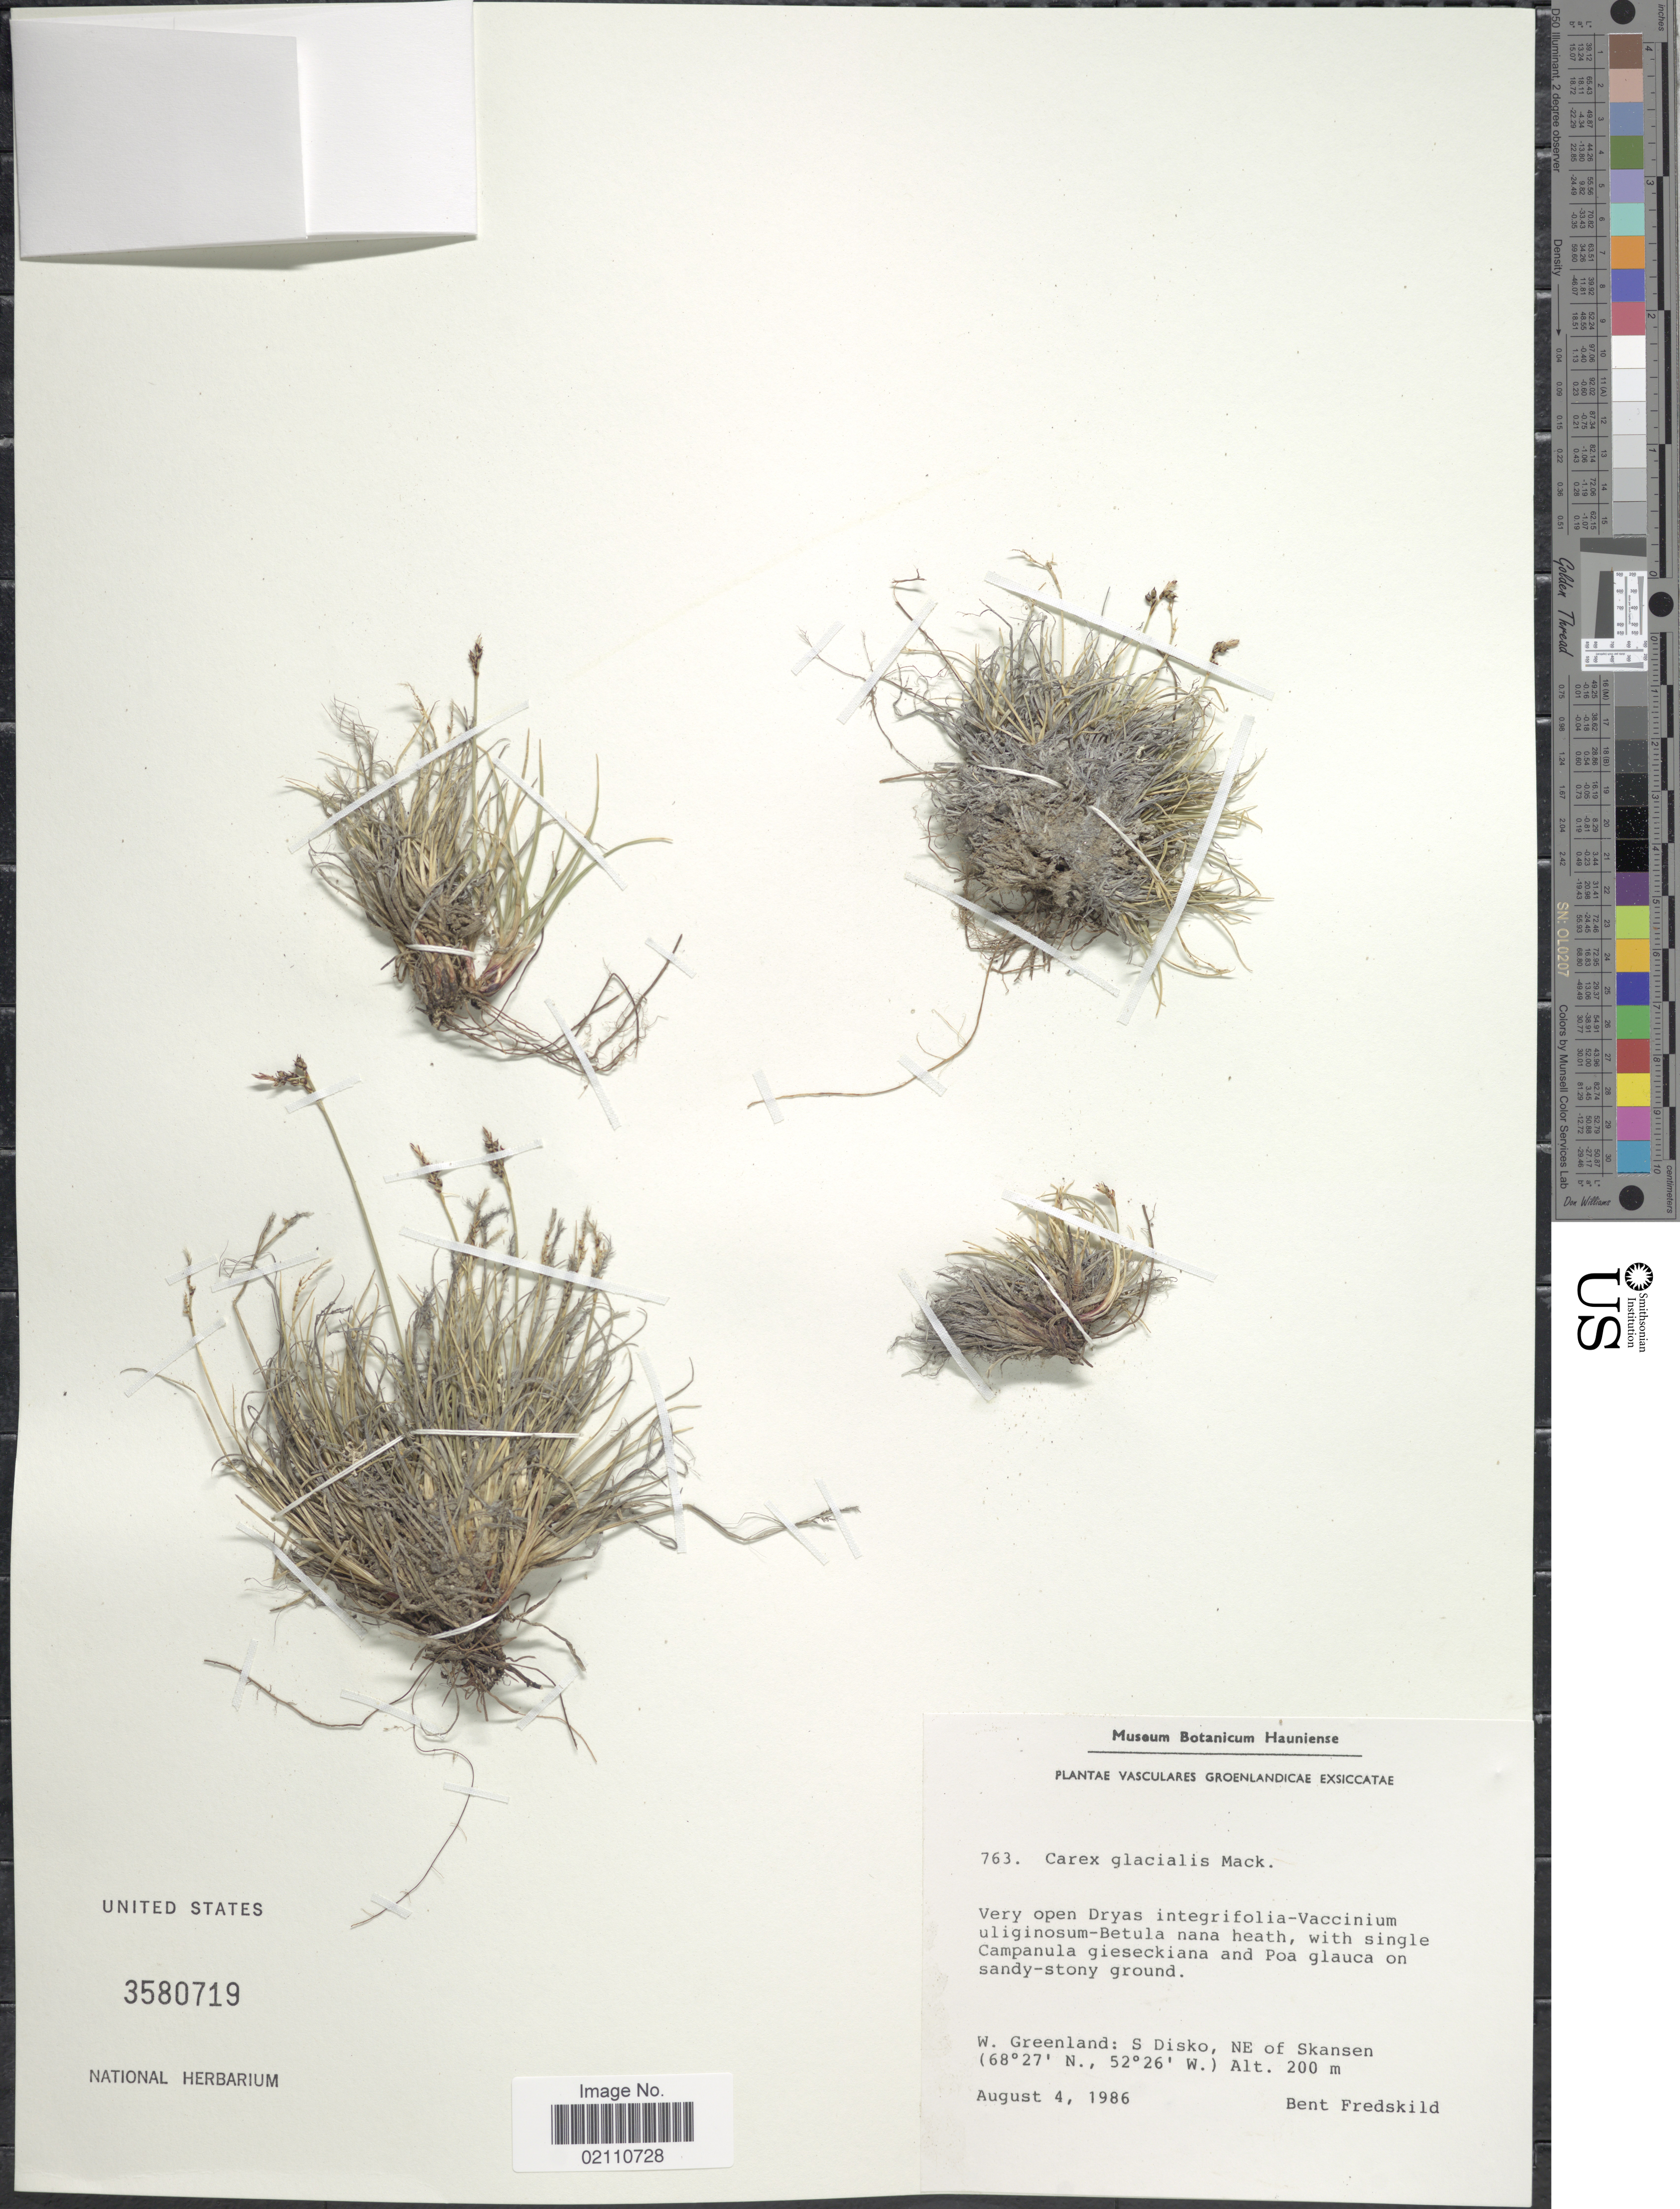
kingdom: Plantae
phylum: Tracheophyta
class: Liliopsida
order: Poales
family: Cyperaceae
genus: Carex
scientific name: Carex glacialis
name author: Mack.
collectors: B. Fredskild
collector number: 763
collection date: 1986-08-04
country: Greenland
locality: W. Greenland: S Disko, NE of Skansen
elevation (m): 200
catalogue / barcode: US 3580719